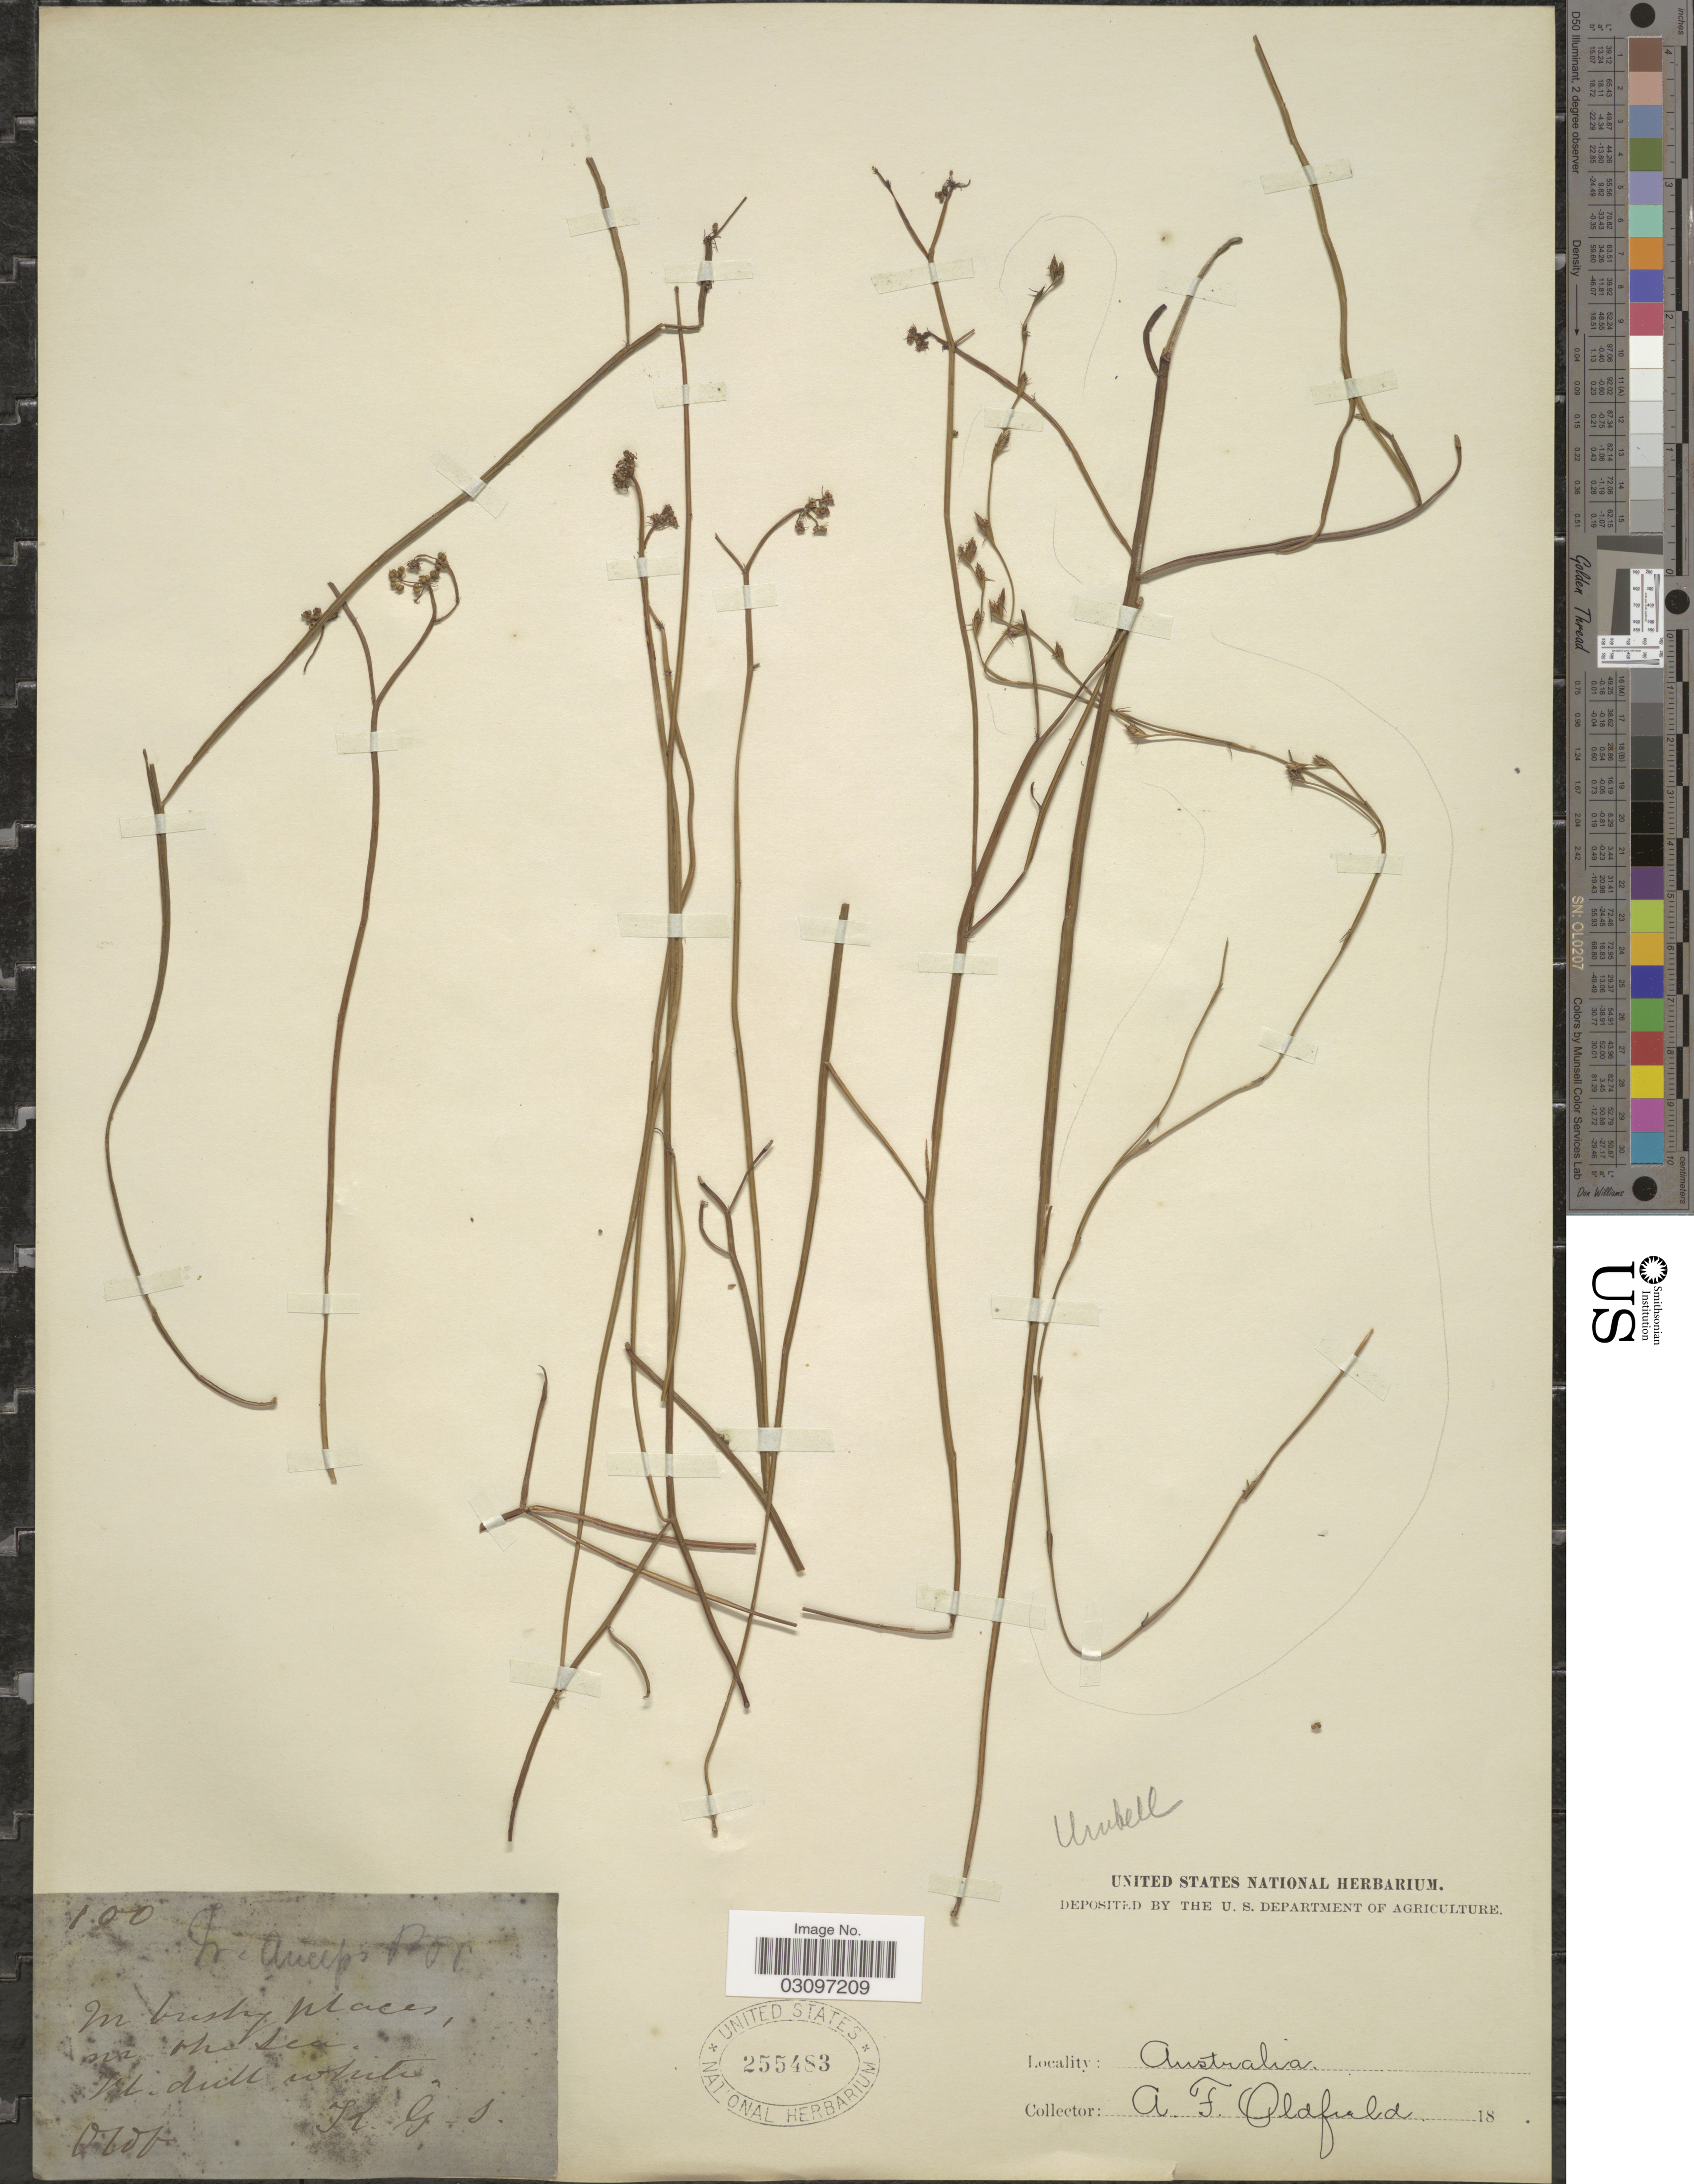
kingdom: Plantae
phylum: Tracheophyta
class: Magnoliopsida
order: Apiales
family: Apiaceae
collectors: A. Oldfield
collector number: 100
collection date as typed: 18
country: Australia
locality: In brushy places, nr the sea.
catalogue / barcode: US 255483